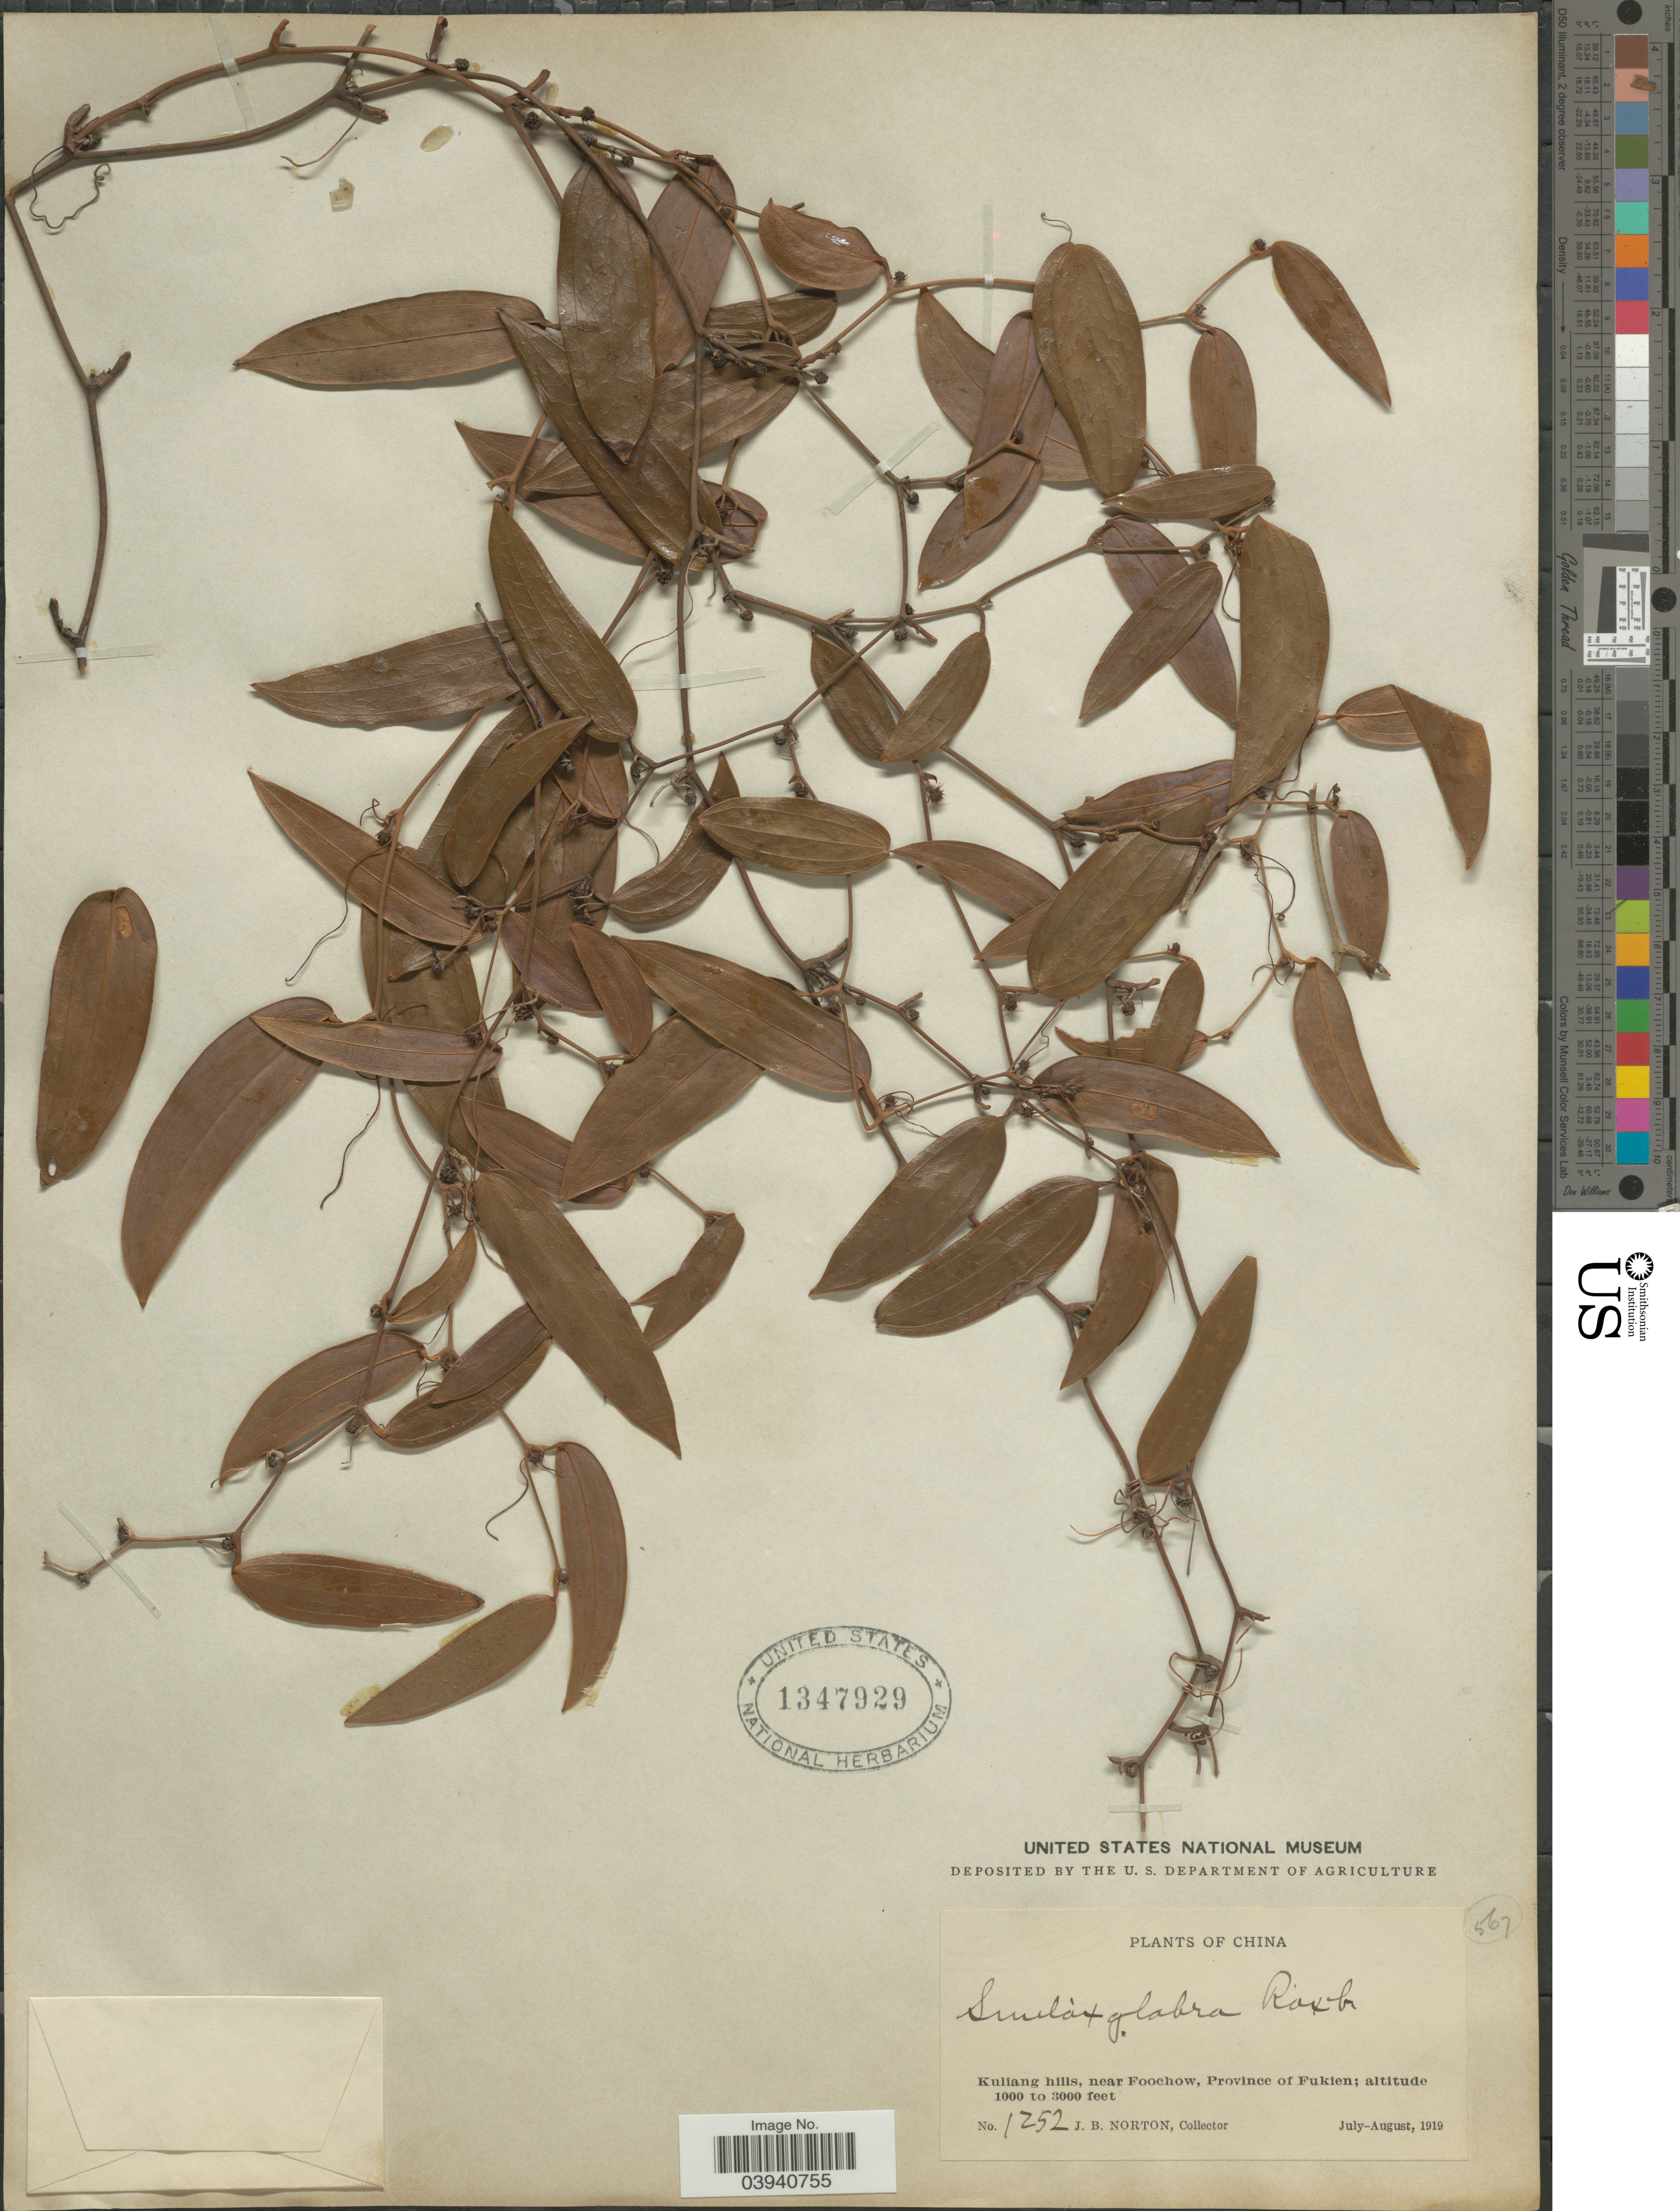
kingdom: Plantae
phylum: Tracheophyta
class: Liliopsida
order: Liliales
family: Smilacaceae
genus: Smilax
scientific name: Smilax glabra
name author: Roxb.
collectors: J. B. Norton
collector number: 1252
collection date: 1919-07/1919-08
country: China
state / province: Fujian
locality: Kuliang hills, near Foochow, Province of Fukien.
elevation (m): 305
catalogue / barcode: US 1347929